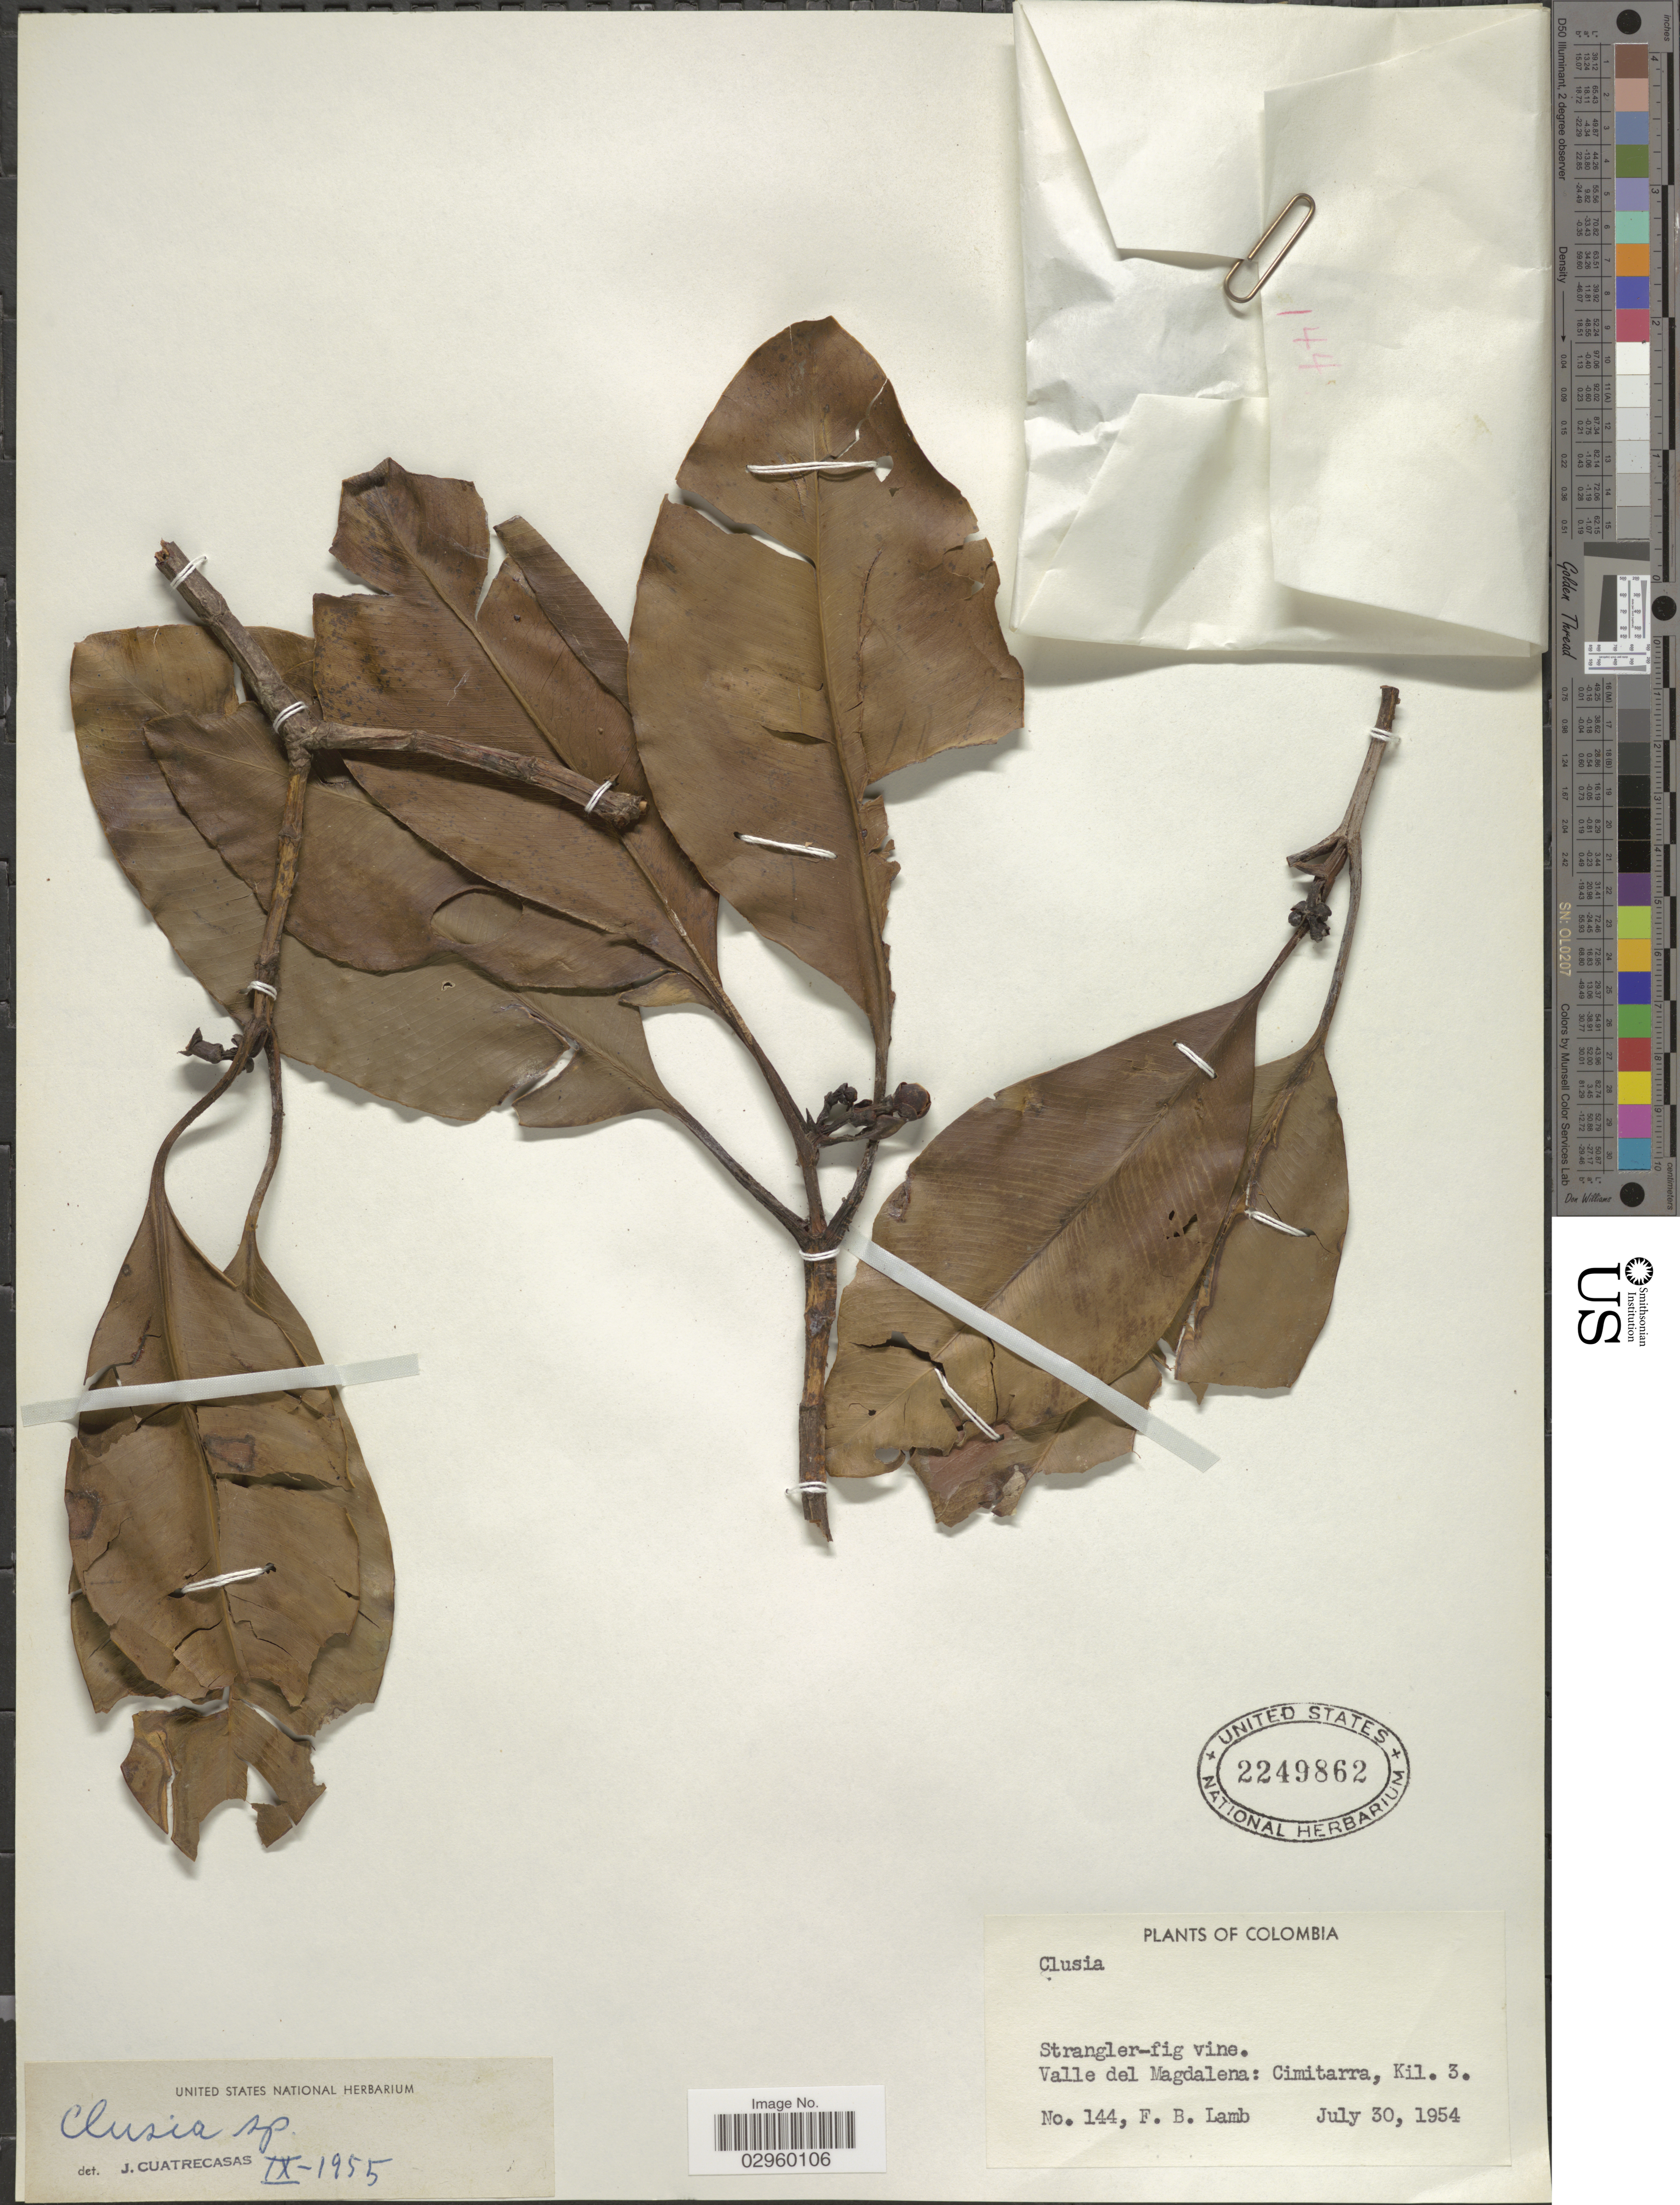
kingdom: Plantae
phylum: Tracheophyta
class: Magnoliopsida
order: Malpighiales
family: Clusiaceae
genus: Clusia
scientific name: Clusia sp.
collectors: F. B. Lamb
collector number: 144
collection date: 1954-07-30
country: Colombia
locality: Valle del Magdalena: Cimitarra, Kil. 3.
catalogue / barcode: US 2249862